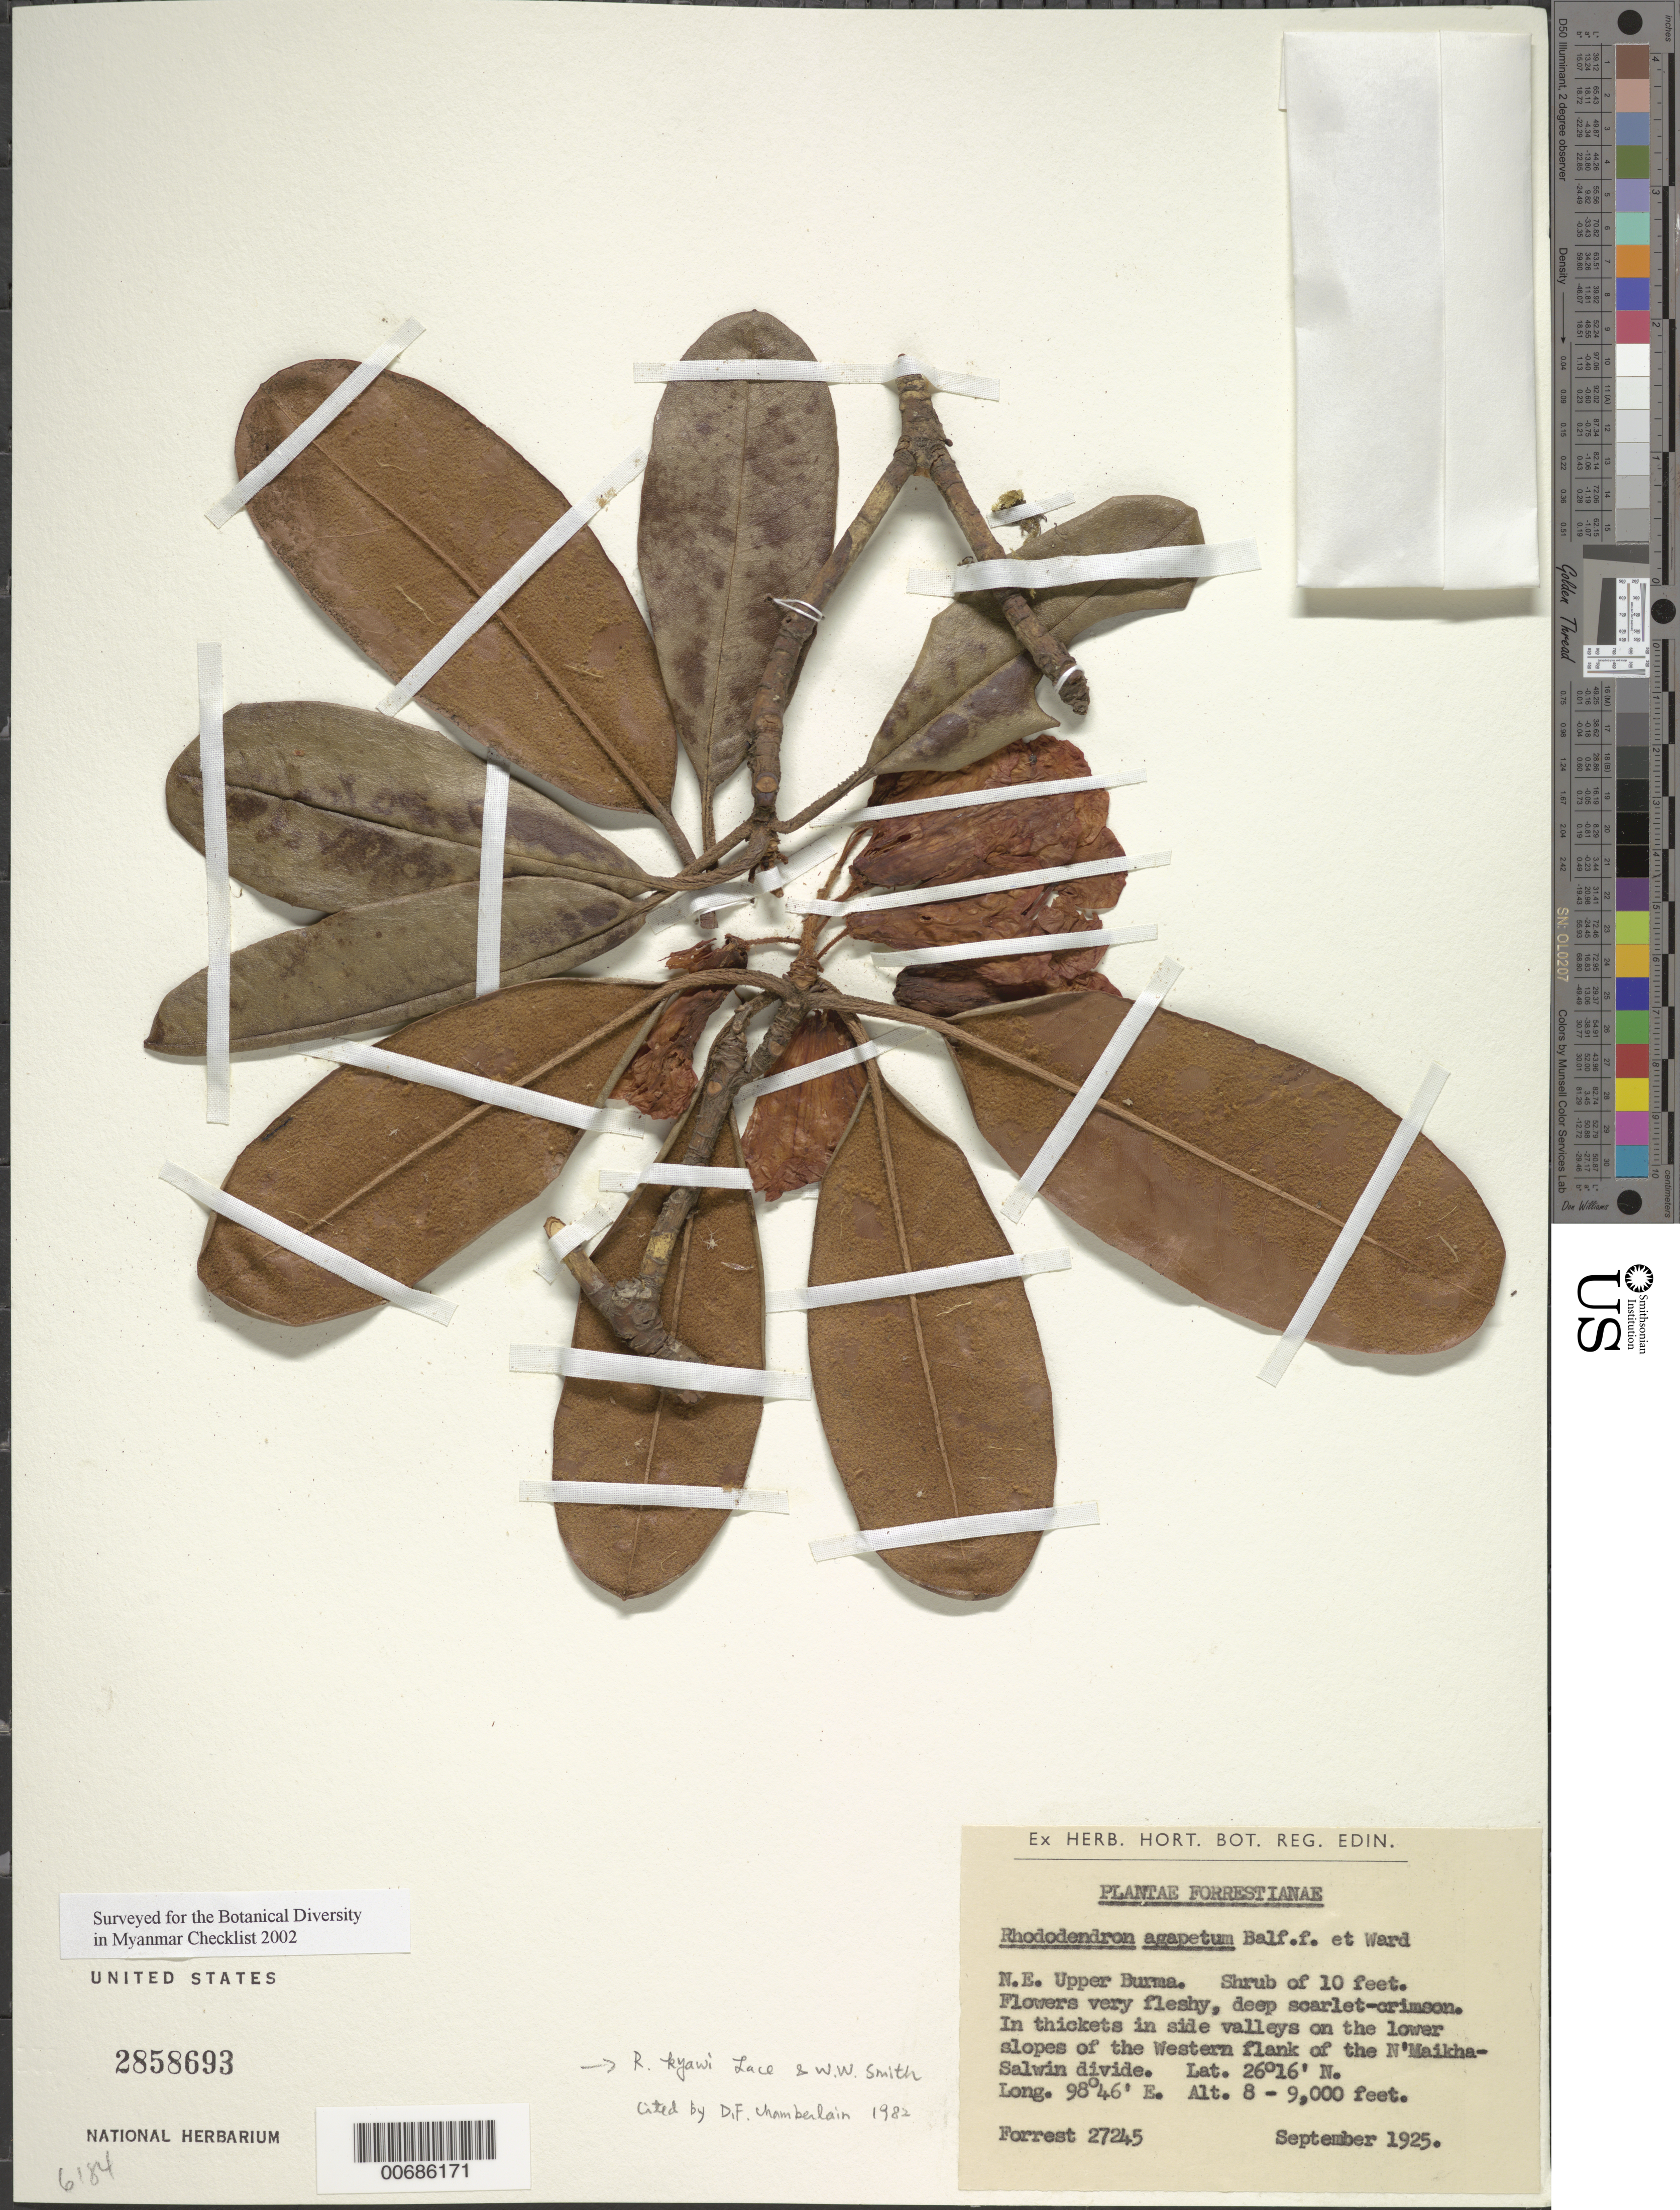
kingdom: Plantae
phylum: Tracheophyta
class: Magnoliopsida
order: Ericales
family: Ericaceae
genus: Rhododendron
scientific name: Rhododendron kyawi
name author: Lace & W.W. Sm.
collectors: G. Forrest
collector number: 27245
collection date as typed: Sep 1925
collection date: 1925-09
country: Myanmar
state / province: Kachin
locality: N'Maikha-Salwin Divide, W flank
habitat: Thickets in side vallesy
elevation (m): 2438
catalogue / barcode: US 2858693